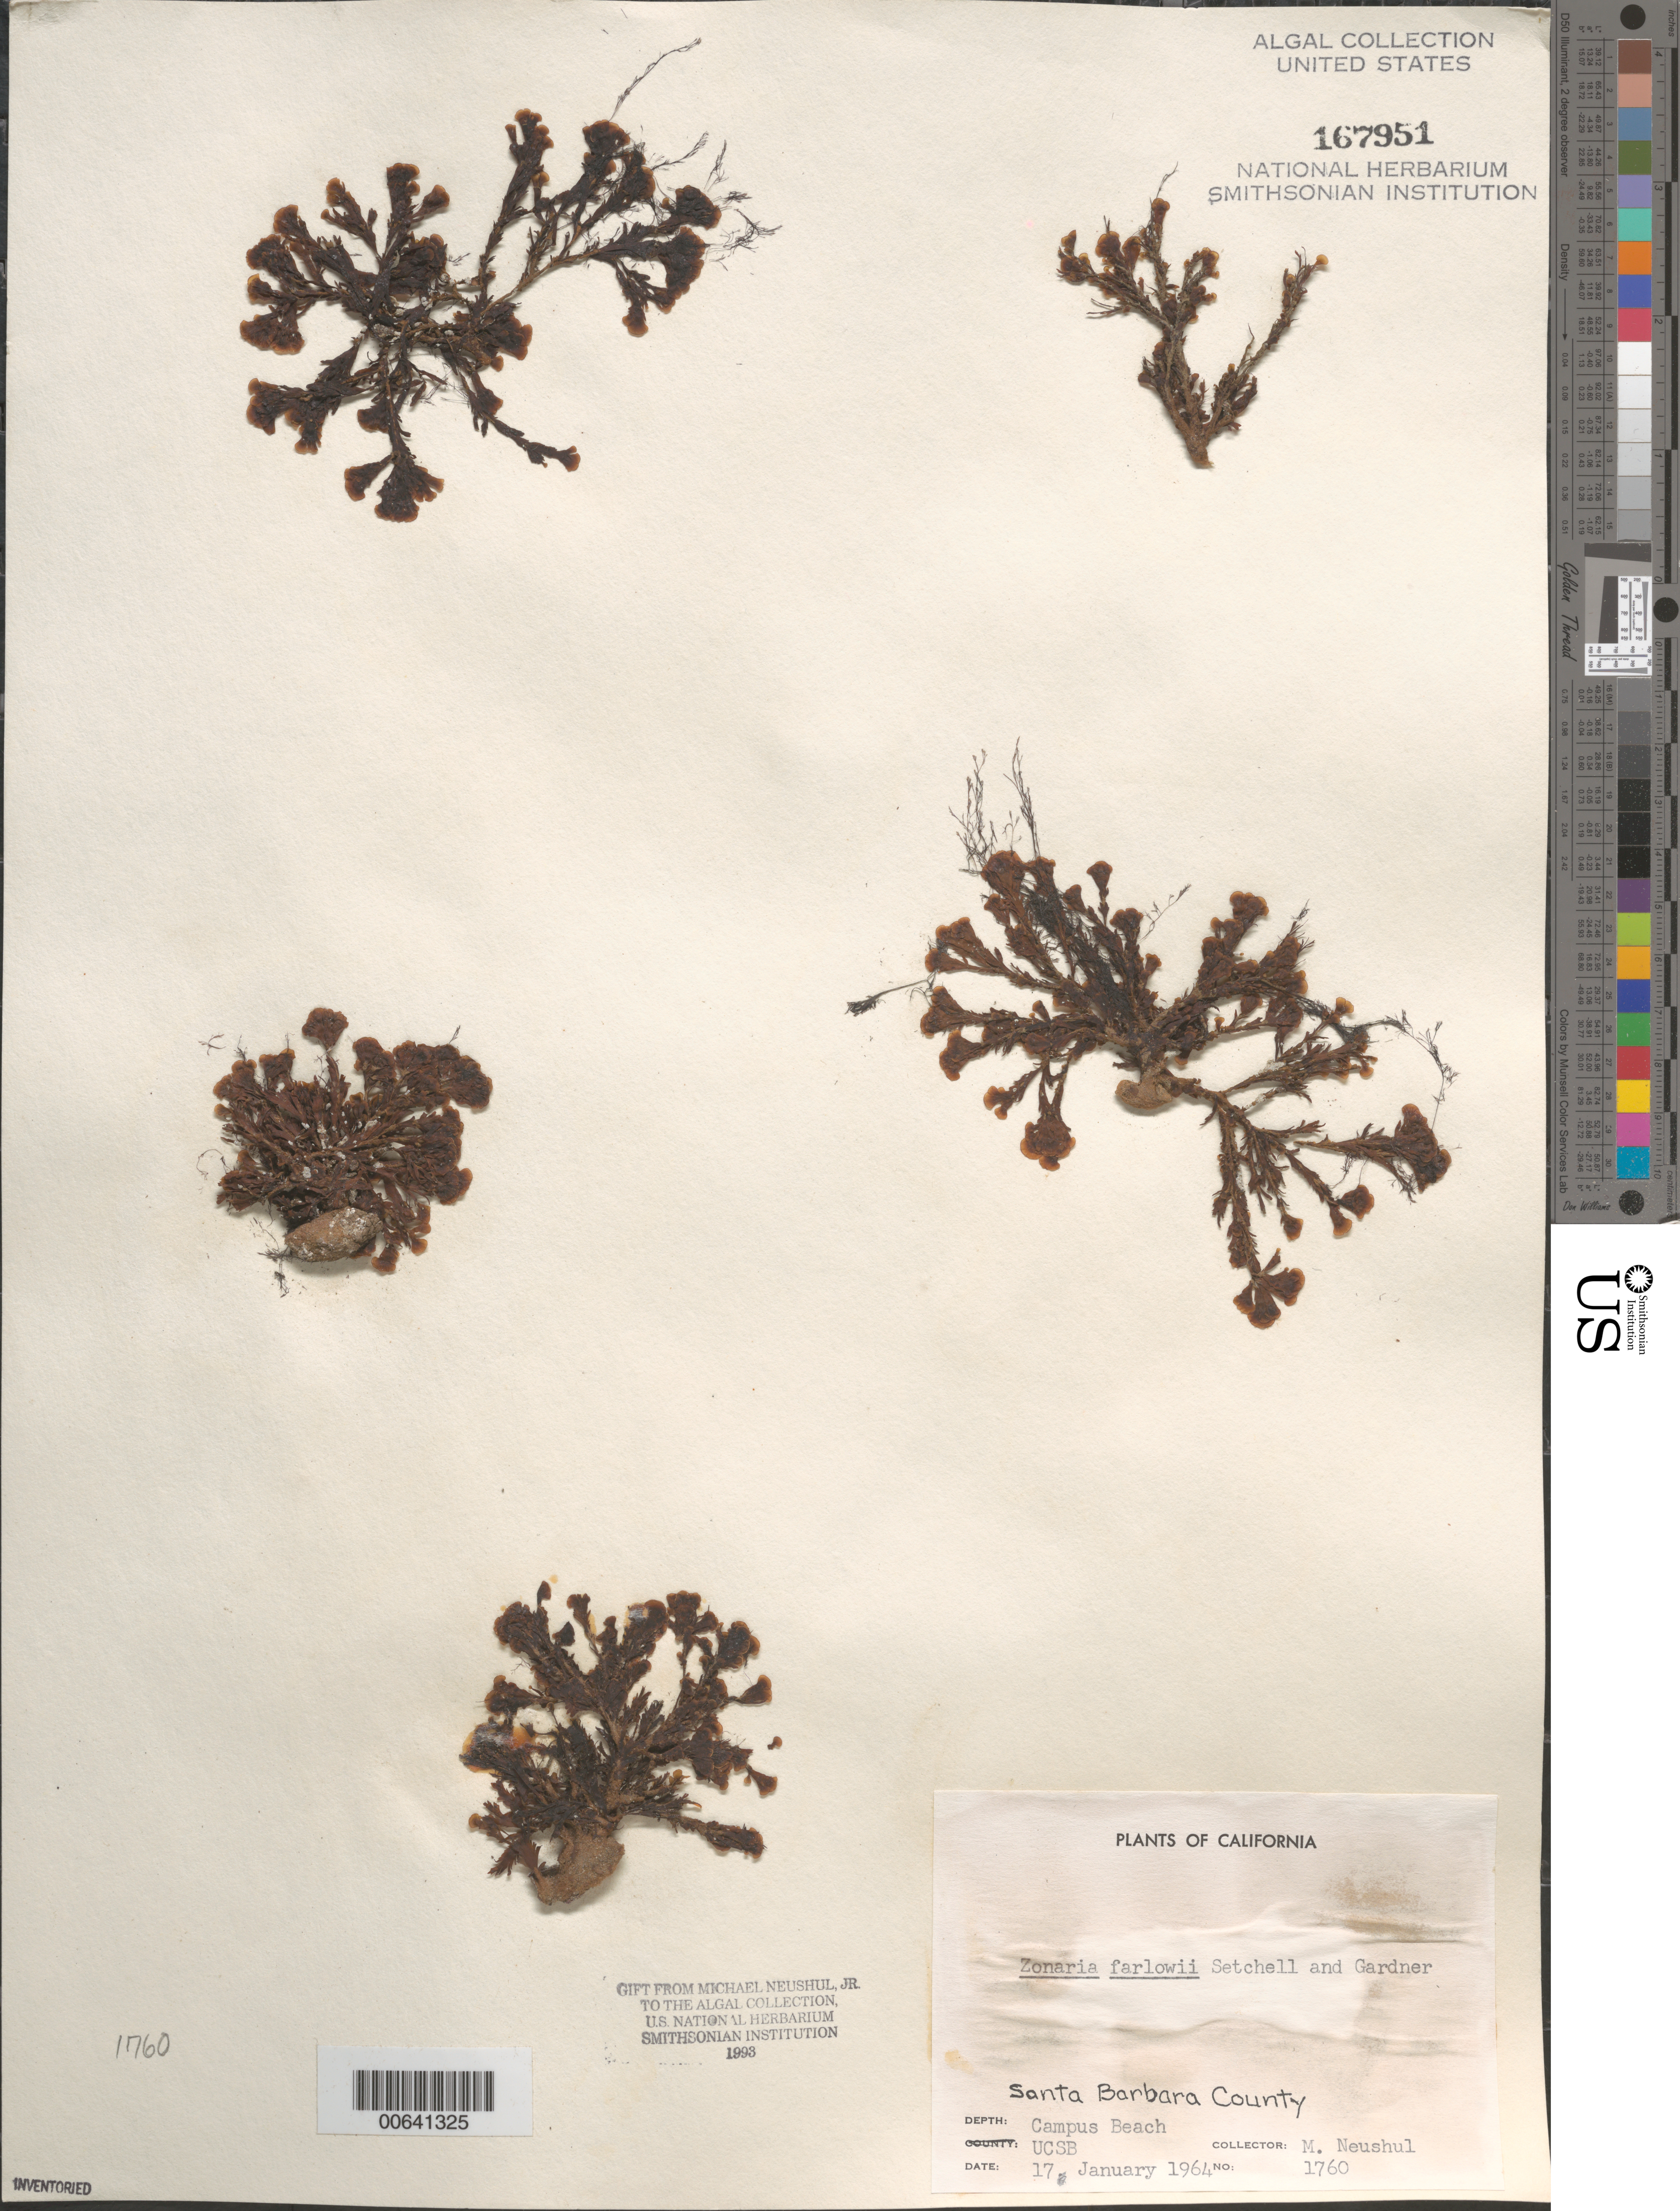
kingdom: Chromista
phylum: Ochrophyta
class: Phaeophyceae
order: Dictyotales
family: Dictyotaceae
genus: Zonaria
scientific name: Zonaria farlowii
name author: Setch. & N.L. Gardner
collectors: M. Neushul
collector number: Neushul 1760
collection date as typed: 17 Jan 1964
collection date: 1964-01-17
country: United States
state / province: California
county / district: Santa Barbara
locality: Campus Beach, University of California Santa Barbara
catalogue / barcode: US 167951